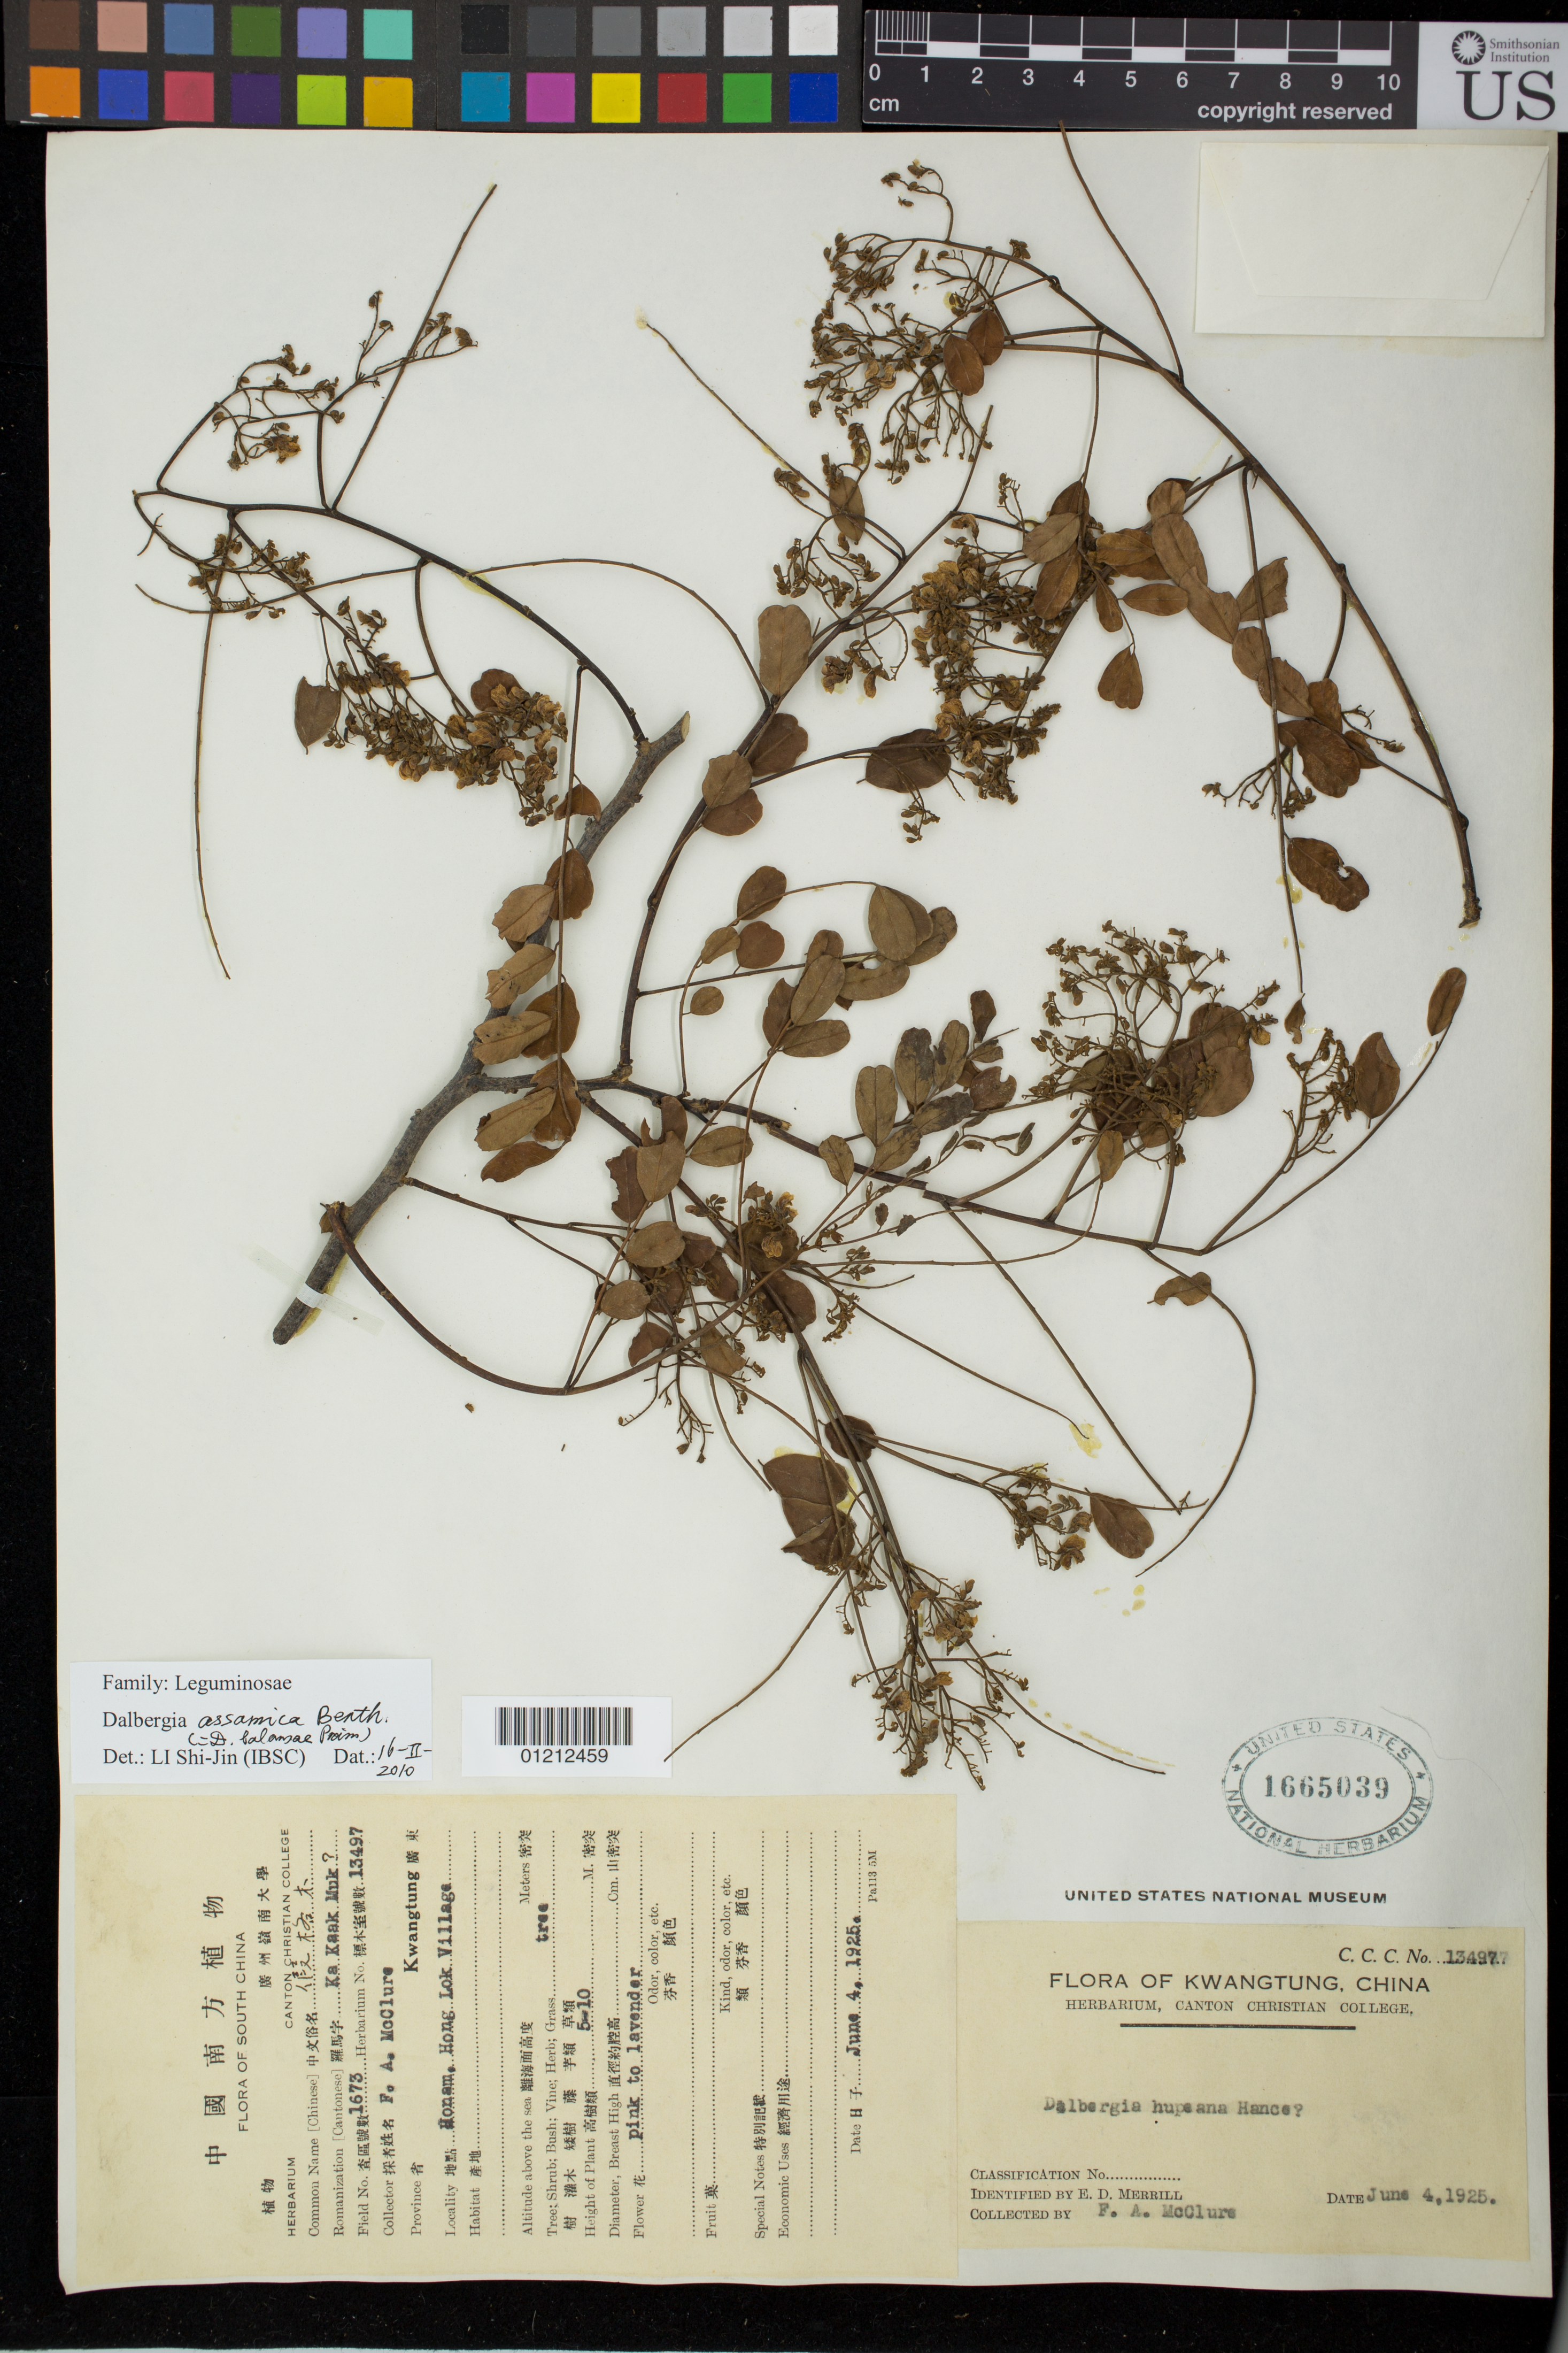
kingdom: Plantae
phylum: Tracheophyta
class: Magnoliopsida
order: Fabales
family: Fabaceae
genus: Dalbergia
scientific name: Dalbergia assamica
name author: Benth.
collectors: F. A. McClure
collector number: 13497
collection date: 1925-06-04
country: China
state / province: Guangdong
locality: Kwangtung. Honam. Hong Lok Village.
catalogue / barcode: US 1665039